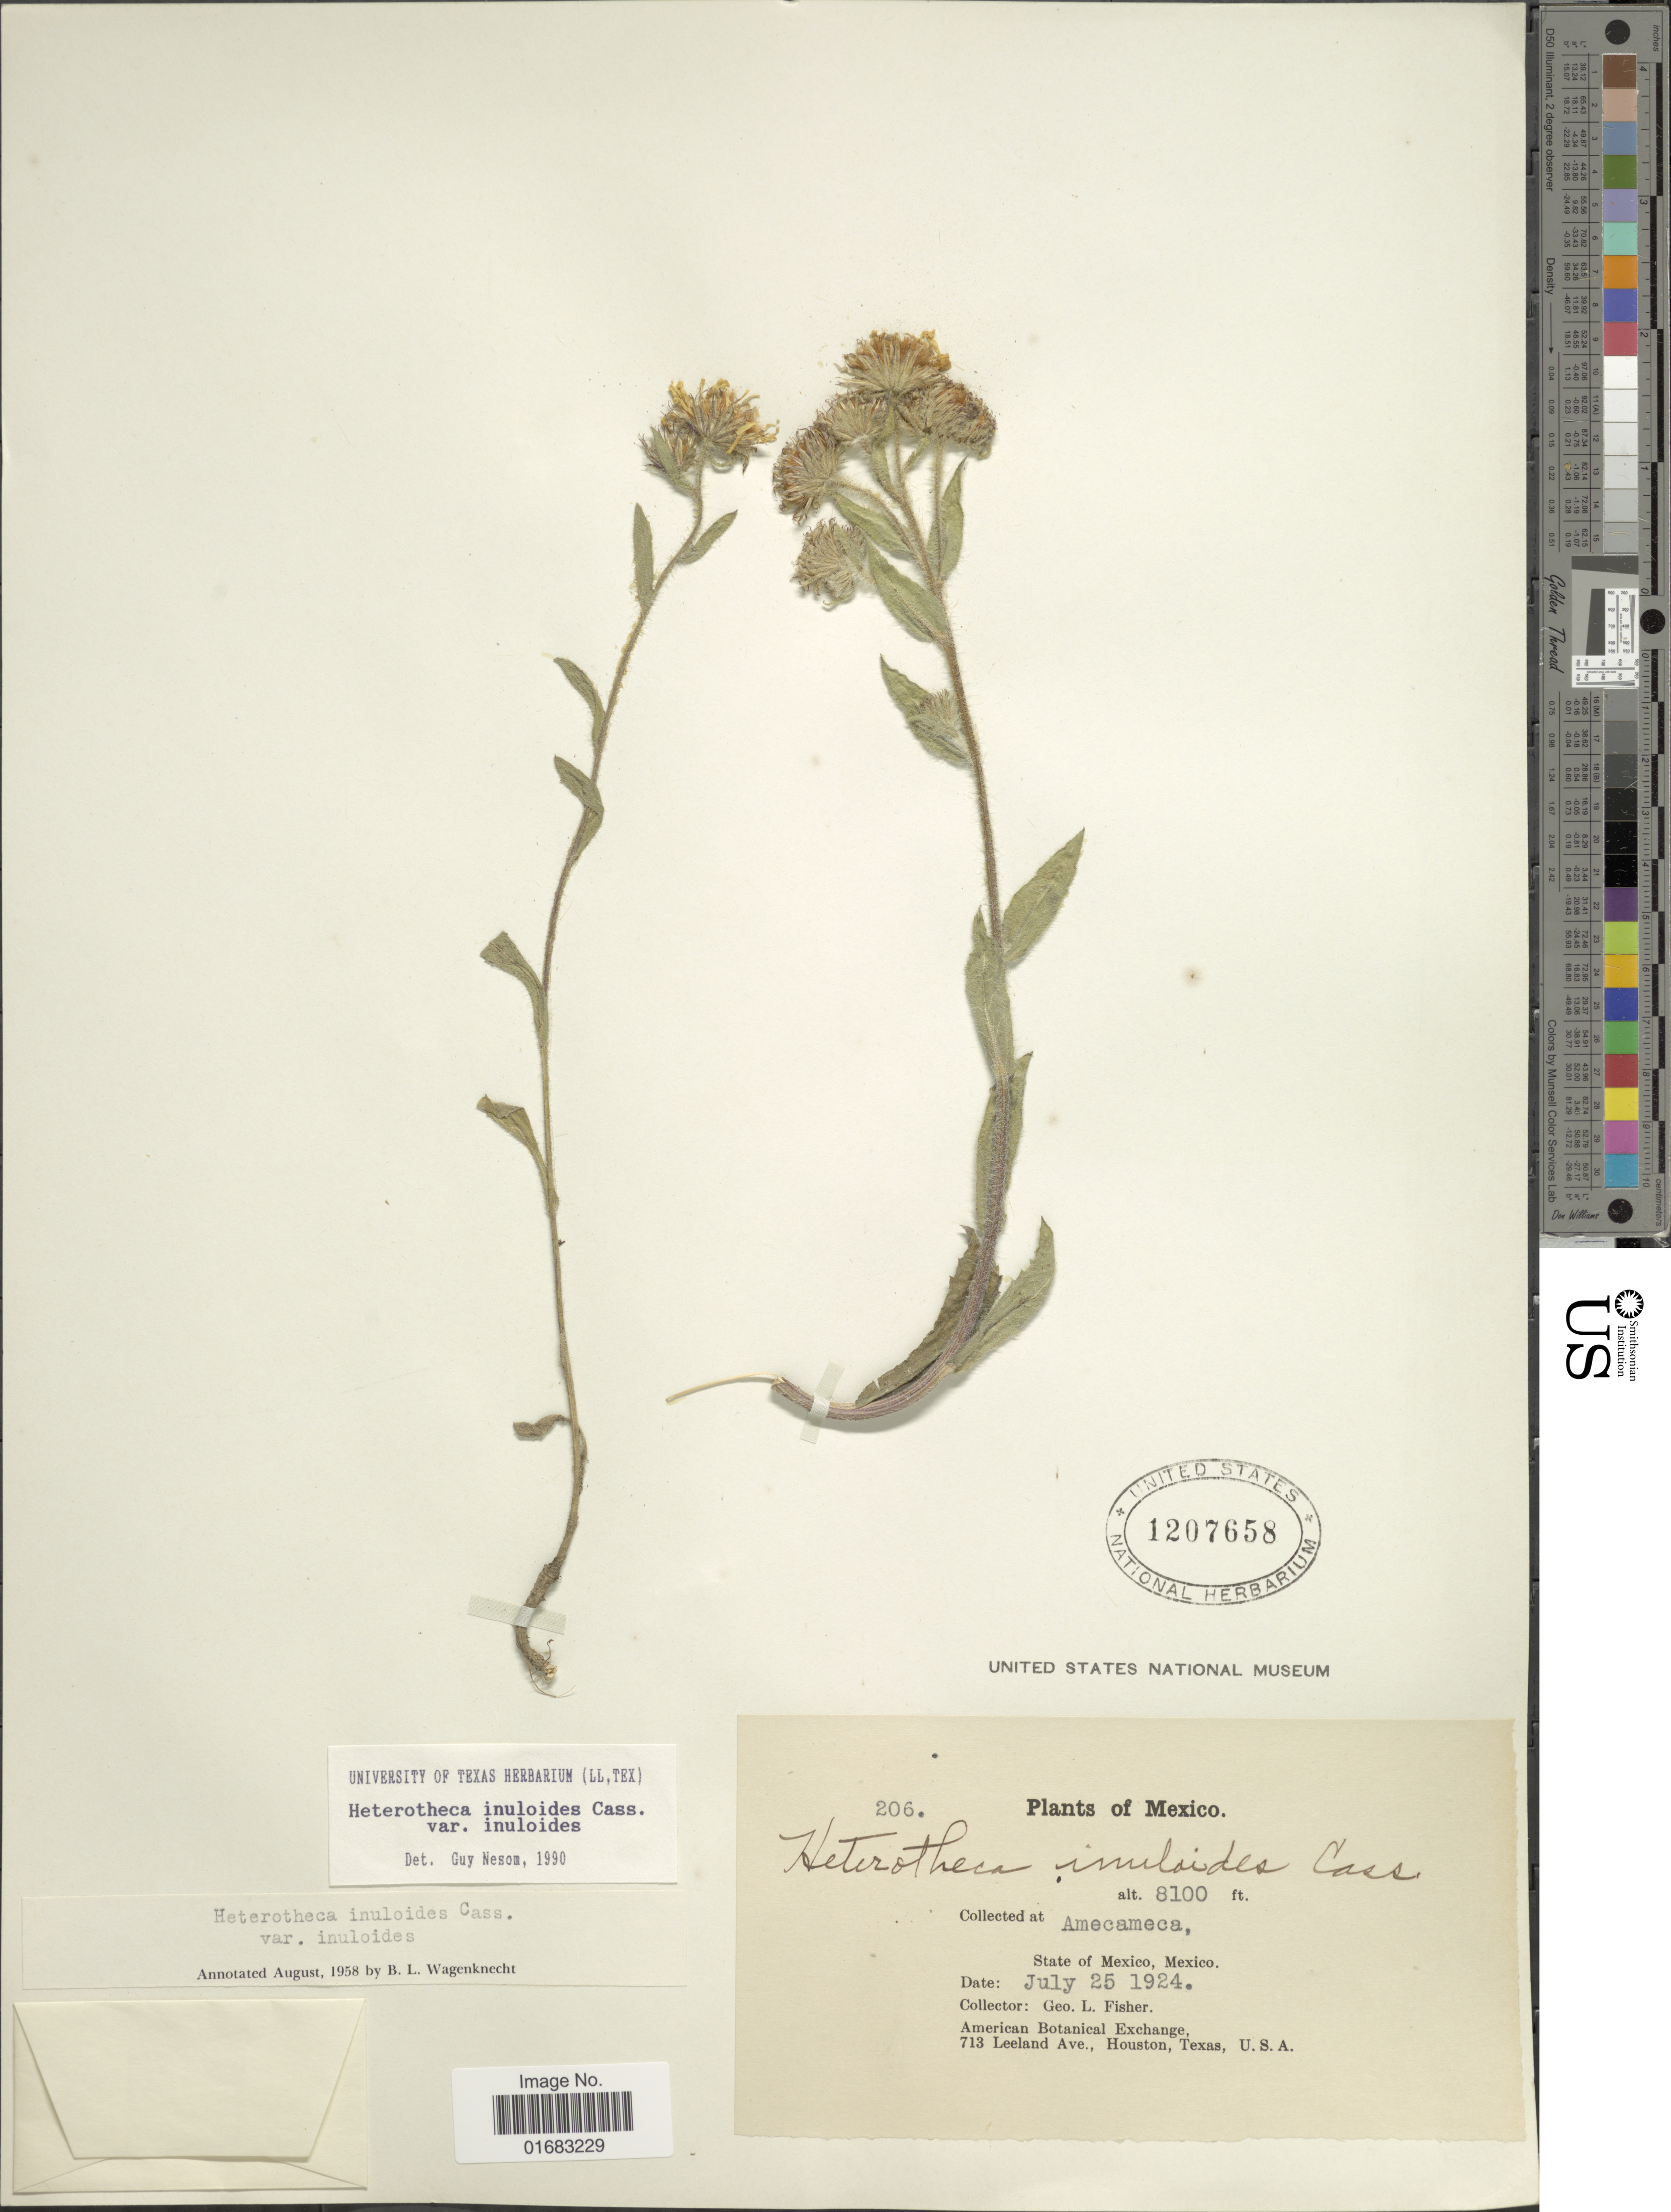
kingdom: Plantae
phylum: Tracheophyta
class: Magnoliopsida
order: Asterales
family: Asteraceae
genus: Heterotheca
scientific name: Heterotheca inuloides var. inuloides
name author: Cass.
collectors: G. L. Fisher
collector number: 206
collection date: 1924-07-25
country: Mexico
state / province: México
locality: State of México, México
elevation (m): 2469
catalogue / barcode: US 1207658